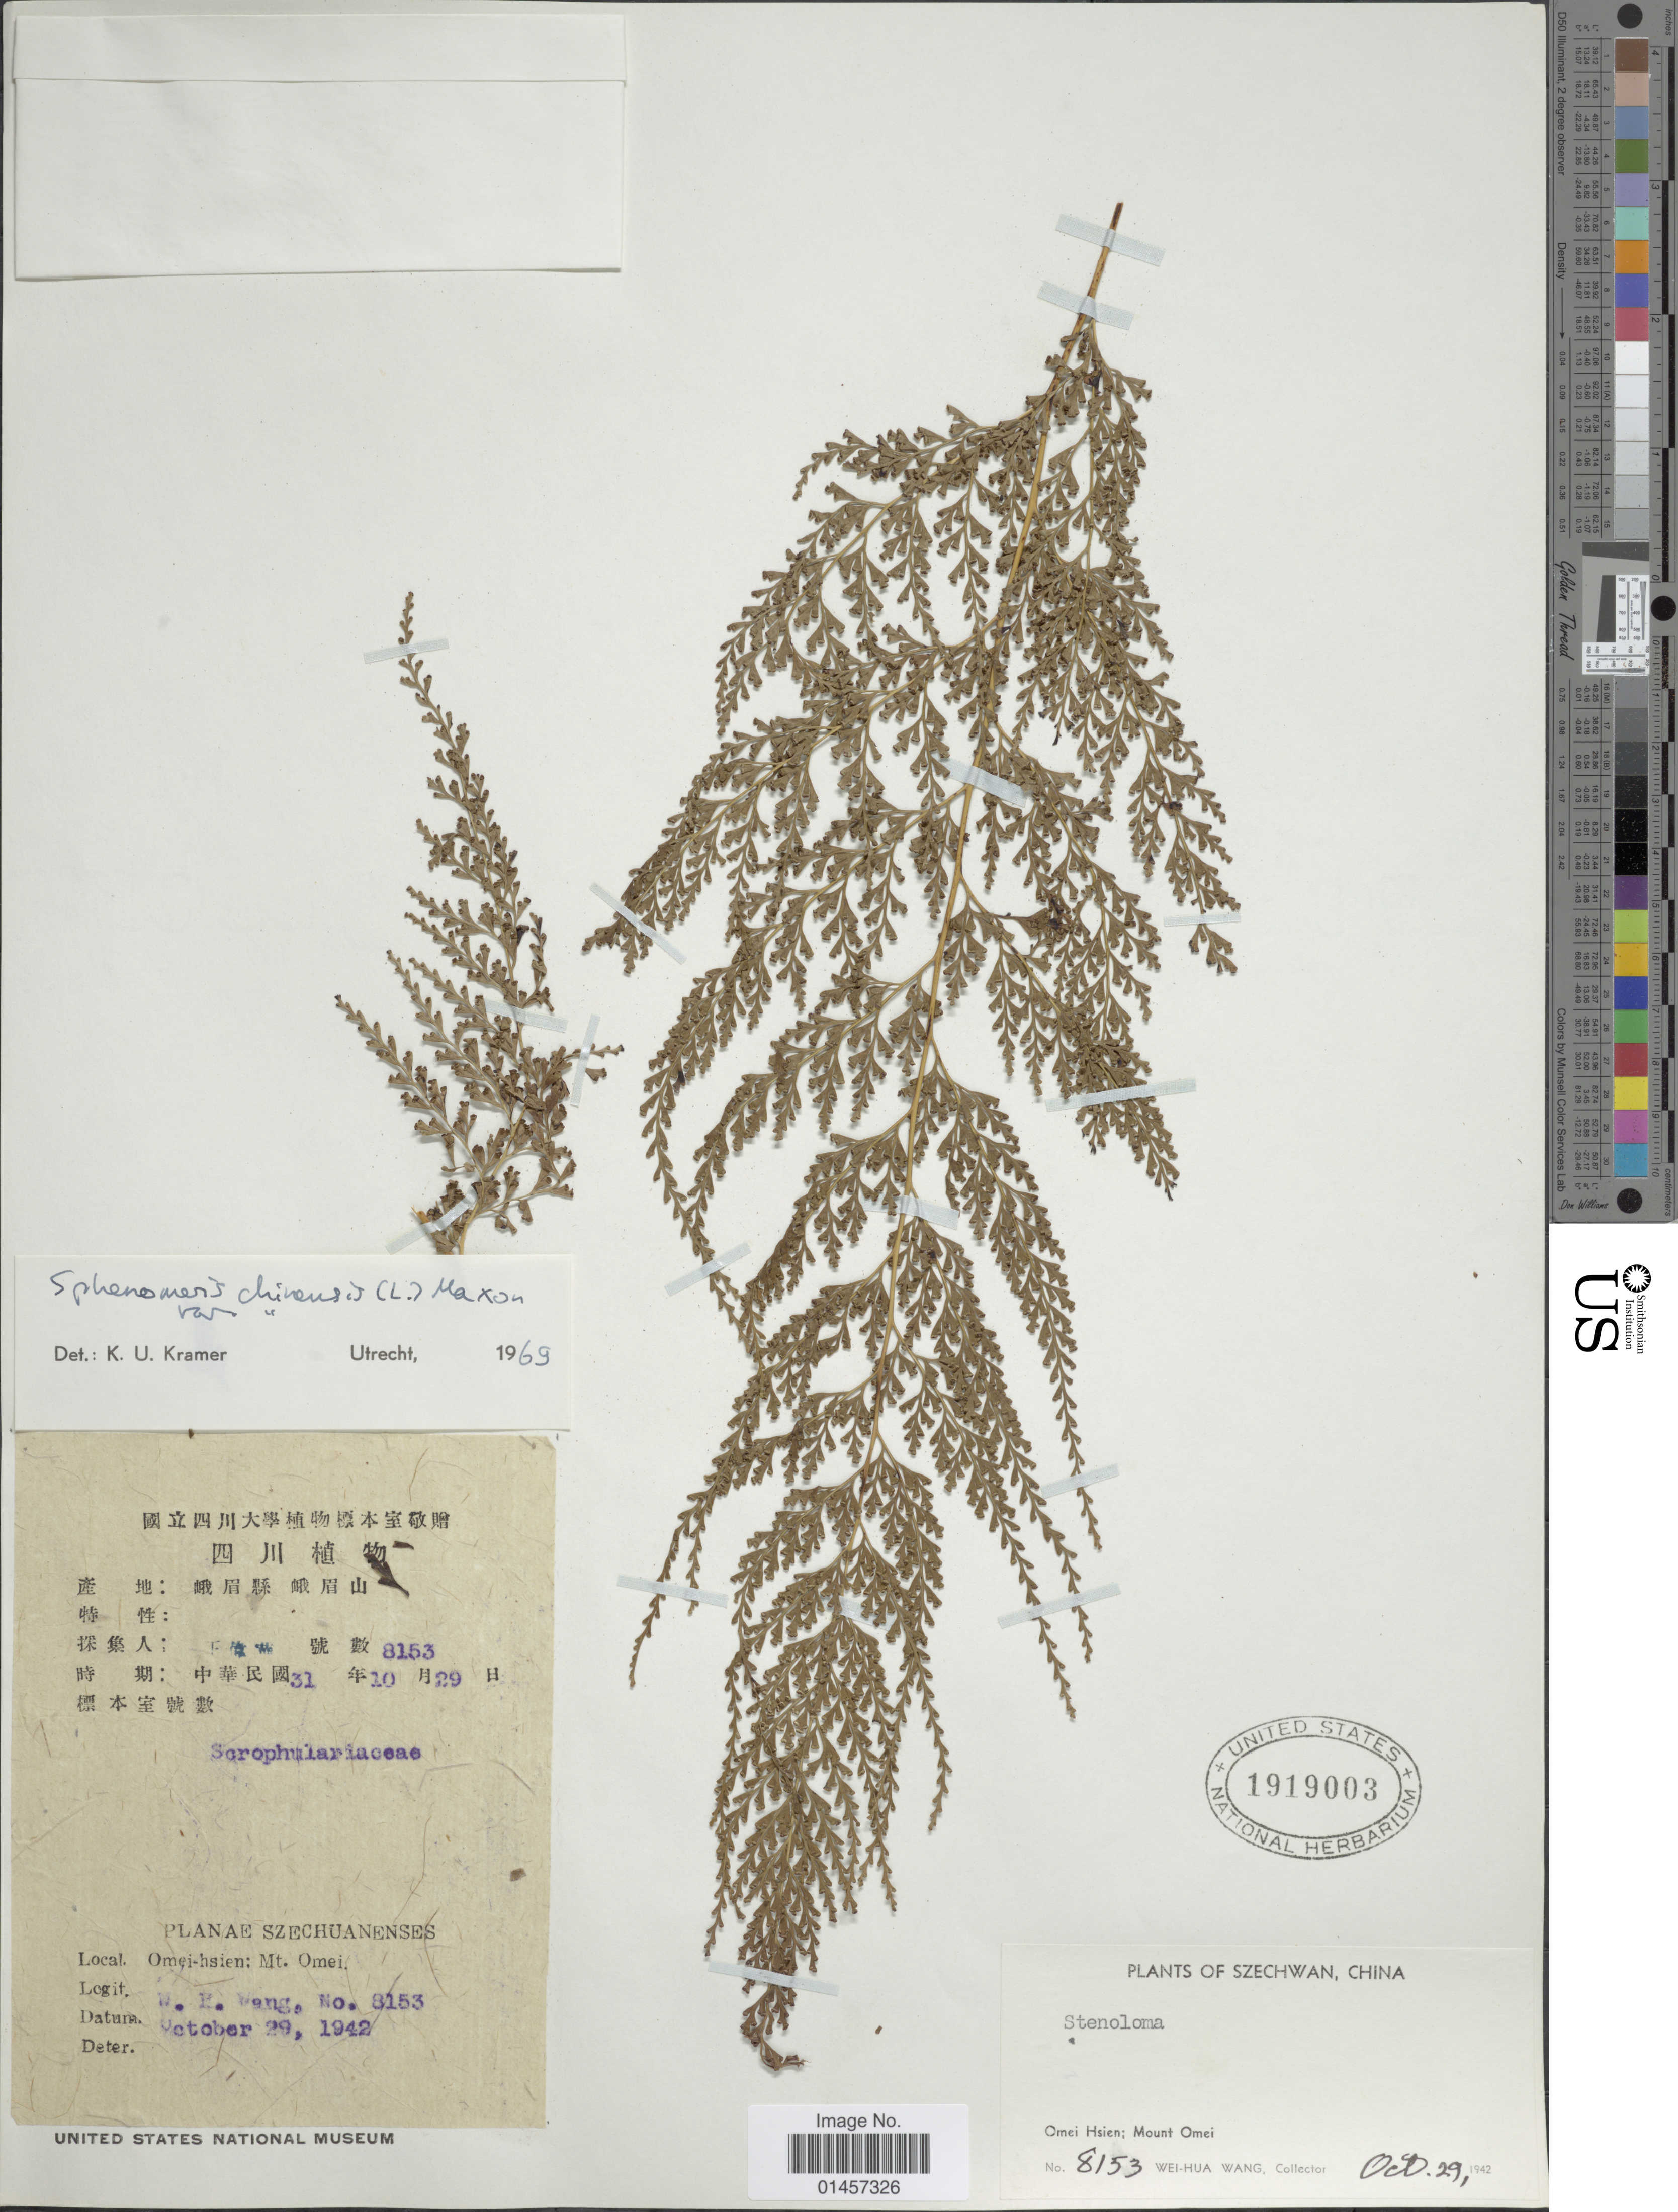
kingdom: Plantae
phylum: Tracheophyta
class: Polypodiopsida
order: Polypodiales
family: Lindsaeaceae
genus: Sphenomeris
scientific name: Sphenomeris chinensis var. chinensis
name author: (L.) Maxon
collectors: W. Wang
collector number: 8153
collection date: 1942-10-29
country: China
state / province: Sichuan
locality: Szechuanenses, Omei Hsien; Mount Omei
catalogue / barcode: US 1919003